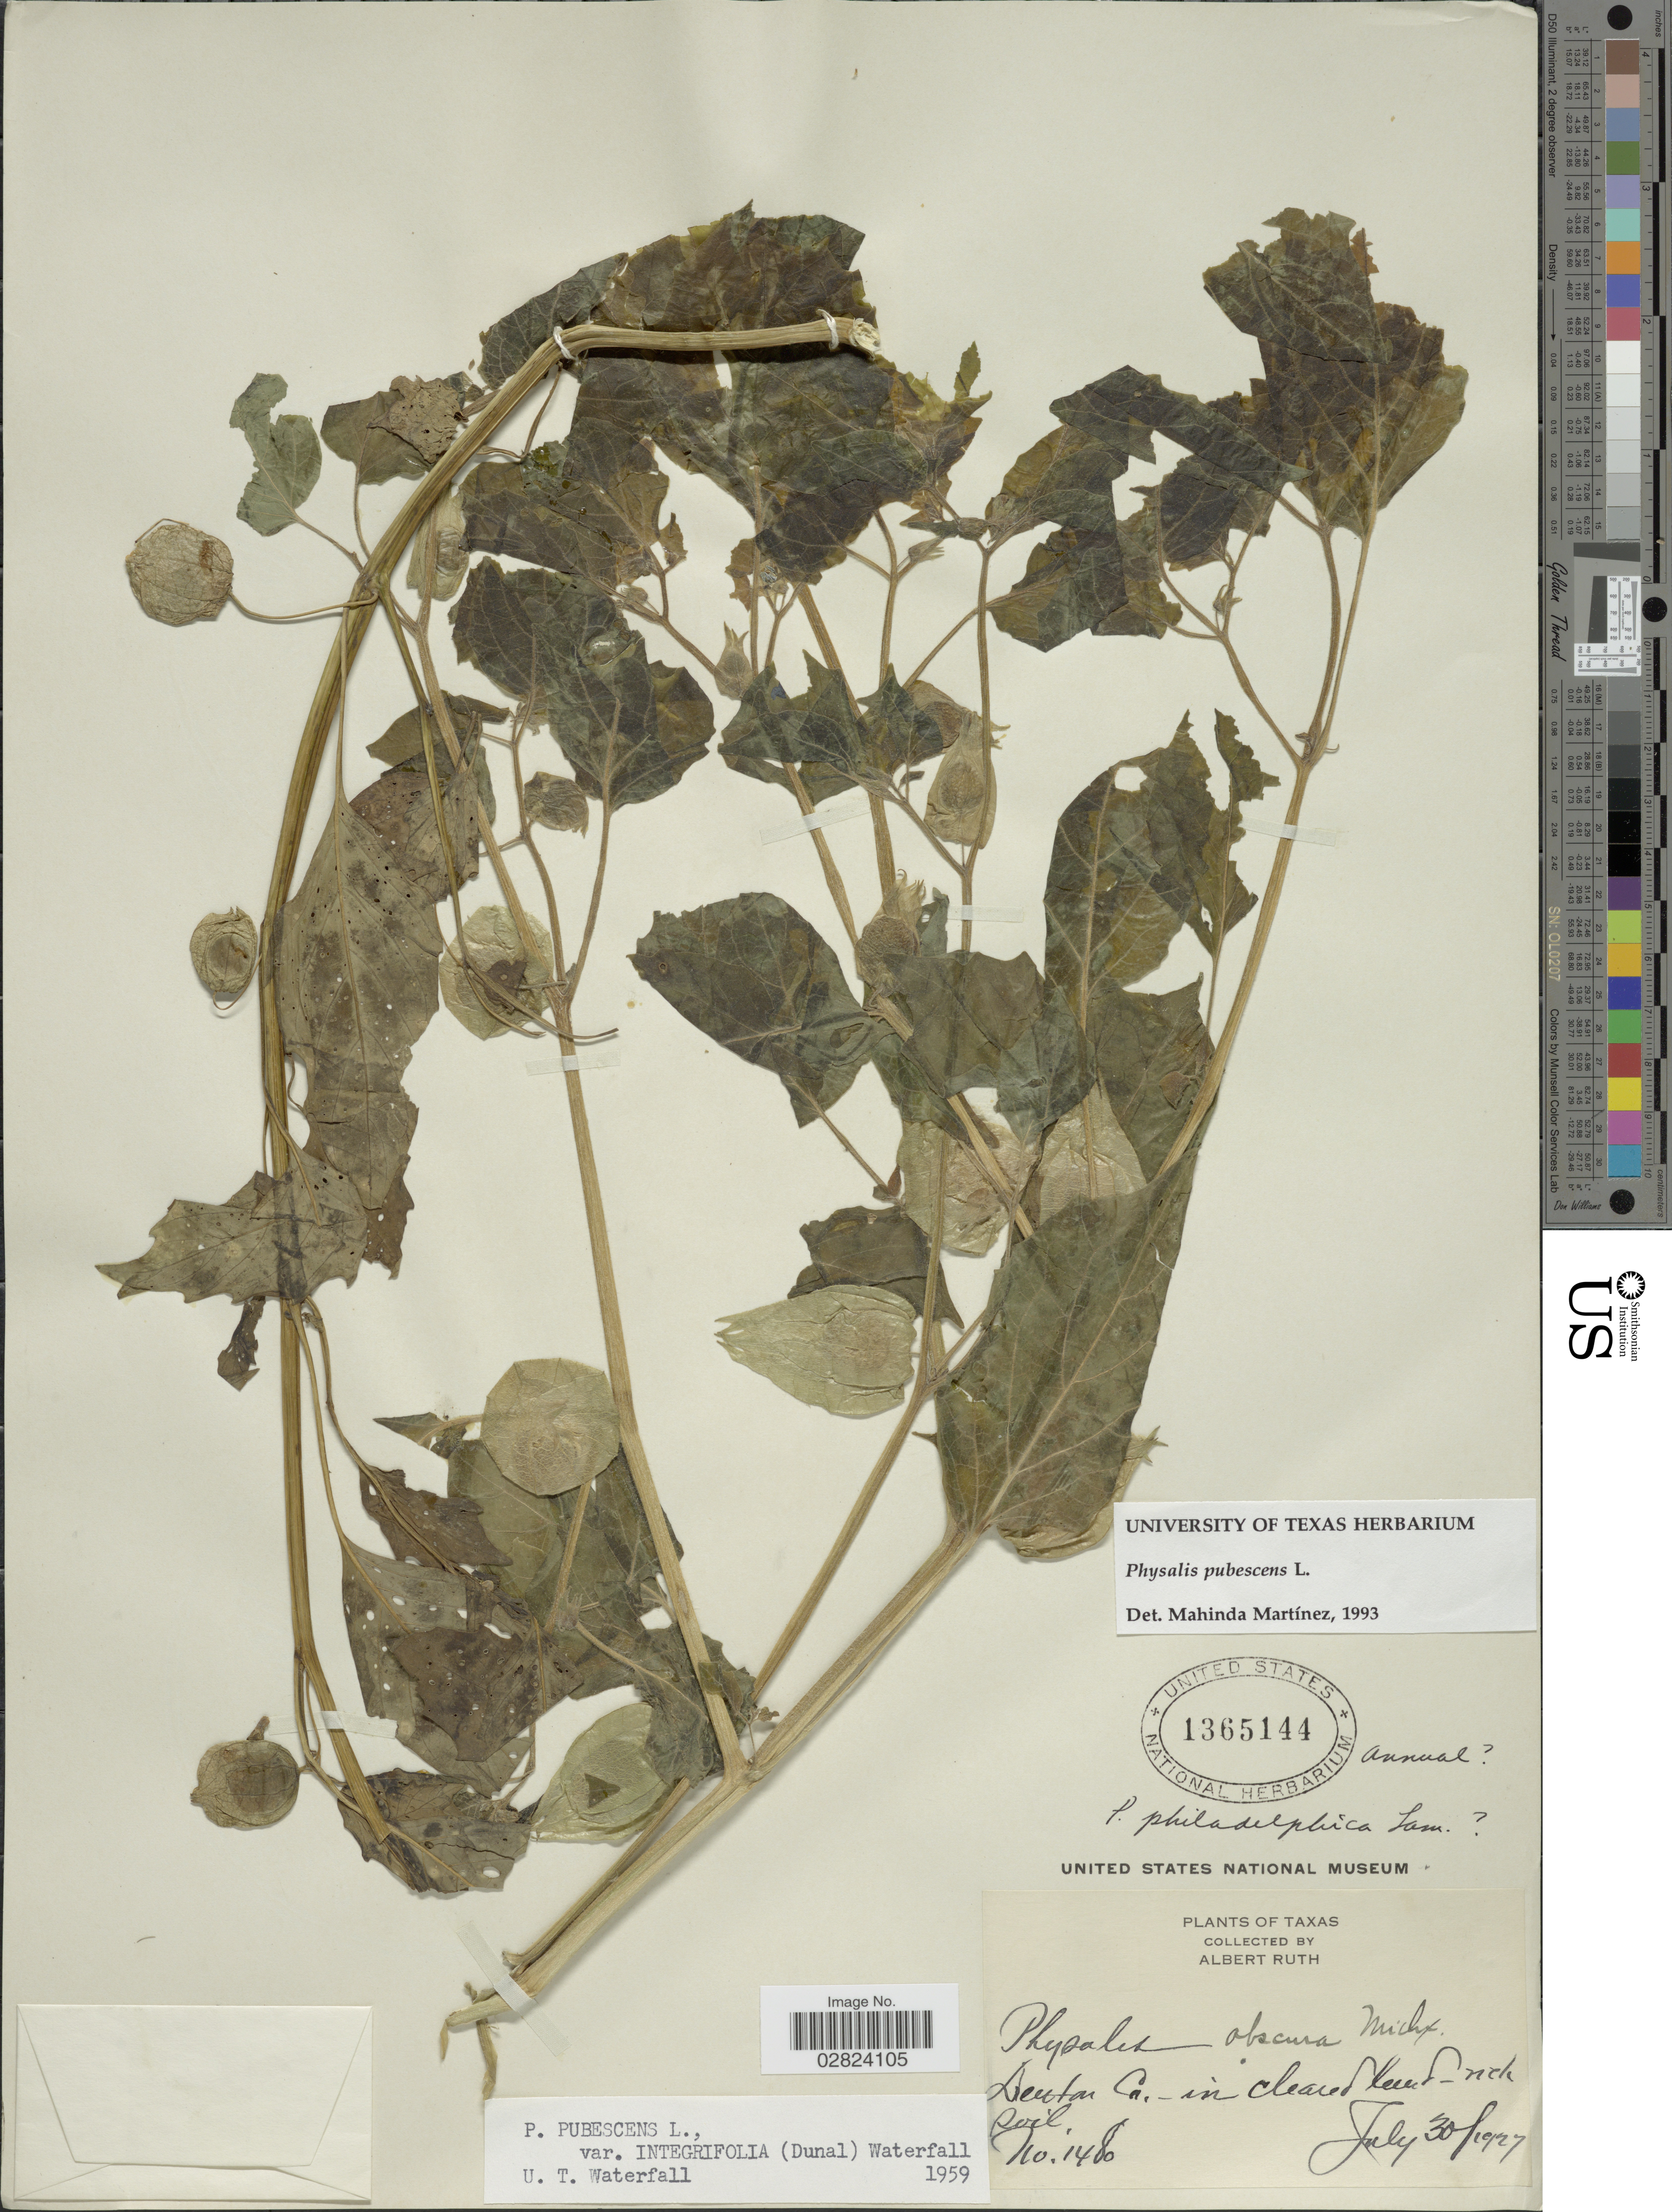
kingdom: Plantae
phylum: Tracheophyta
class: Magnoliopsida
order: Solanales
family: Solanaceae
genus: Physalis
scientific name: Physalis pubescens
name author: L.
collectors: A. Ruth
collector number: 1480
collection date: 1927-07-30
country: United States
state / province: Texas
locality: Denton Co.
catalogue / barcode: US 1365144